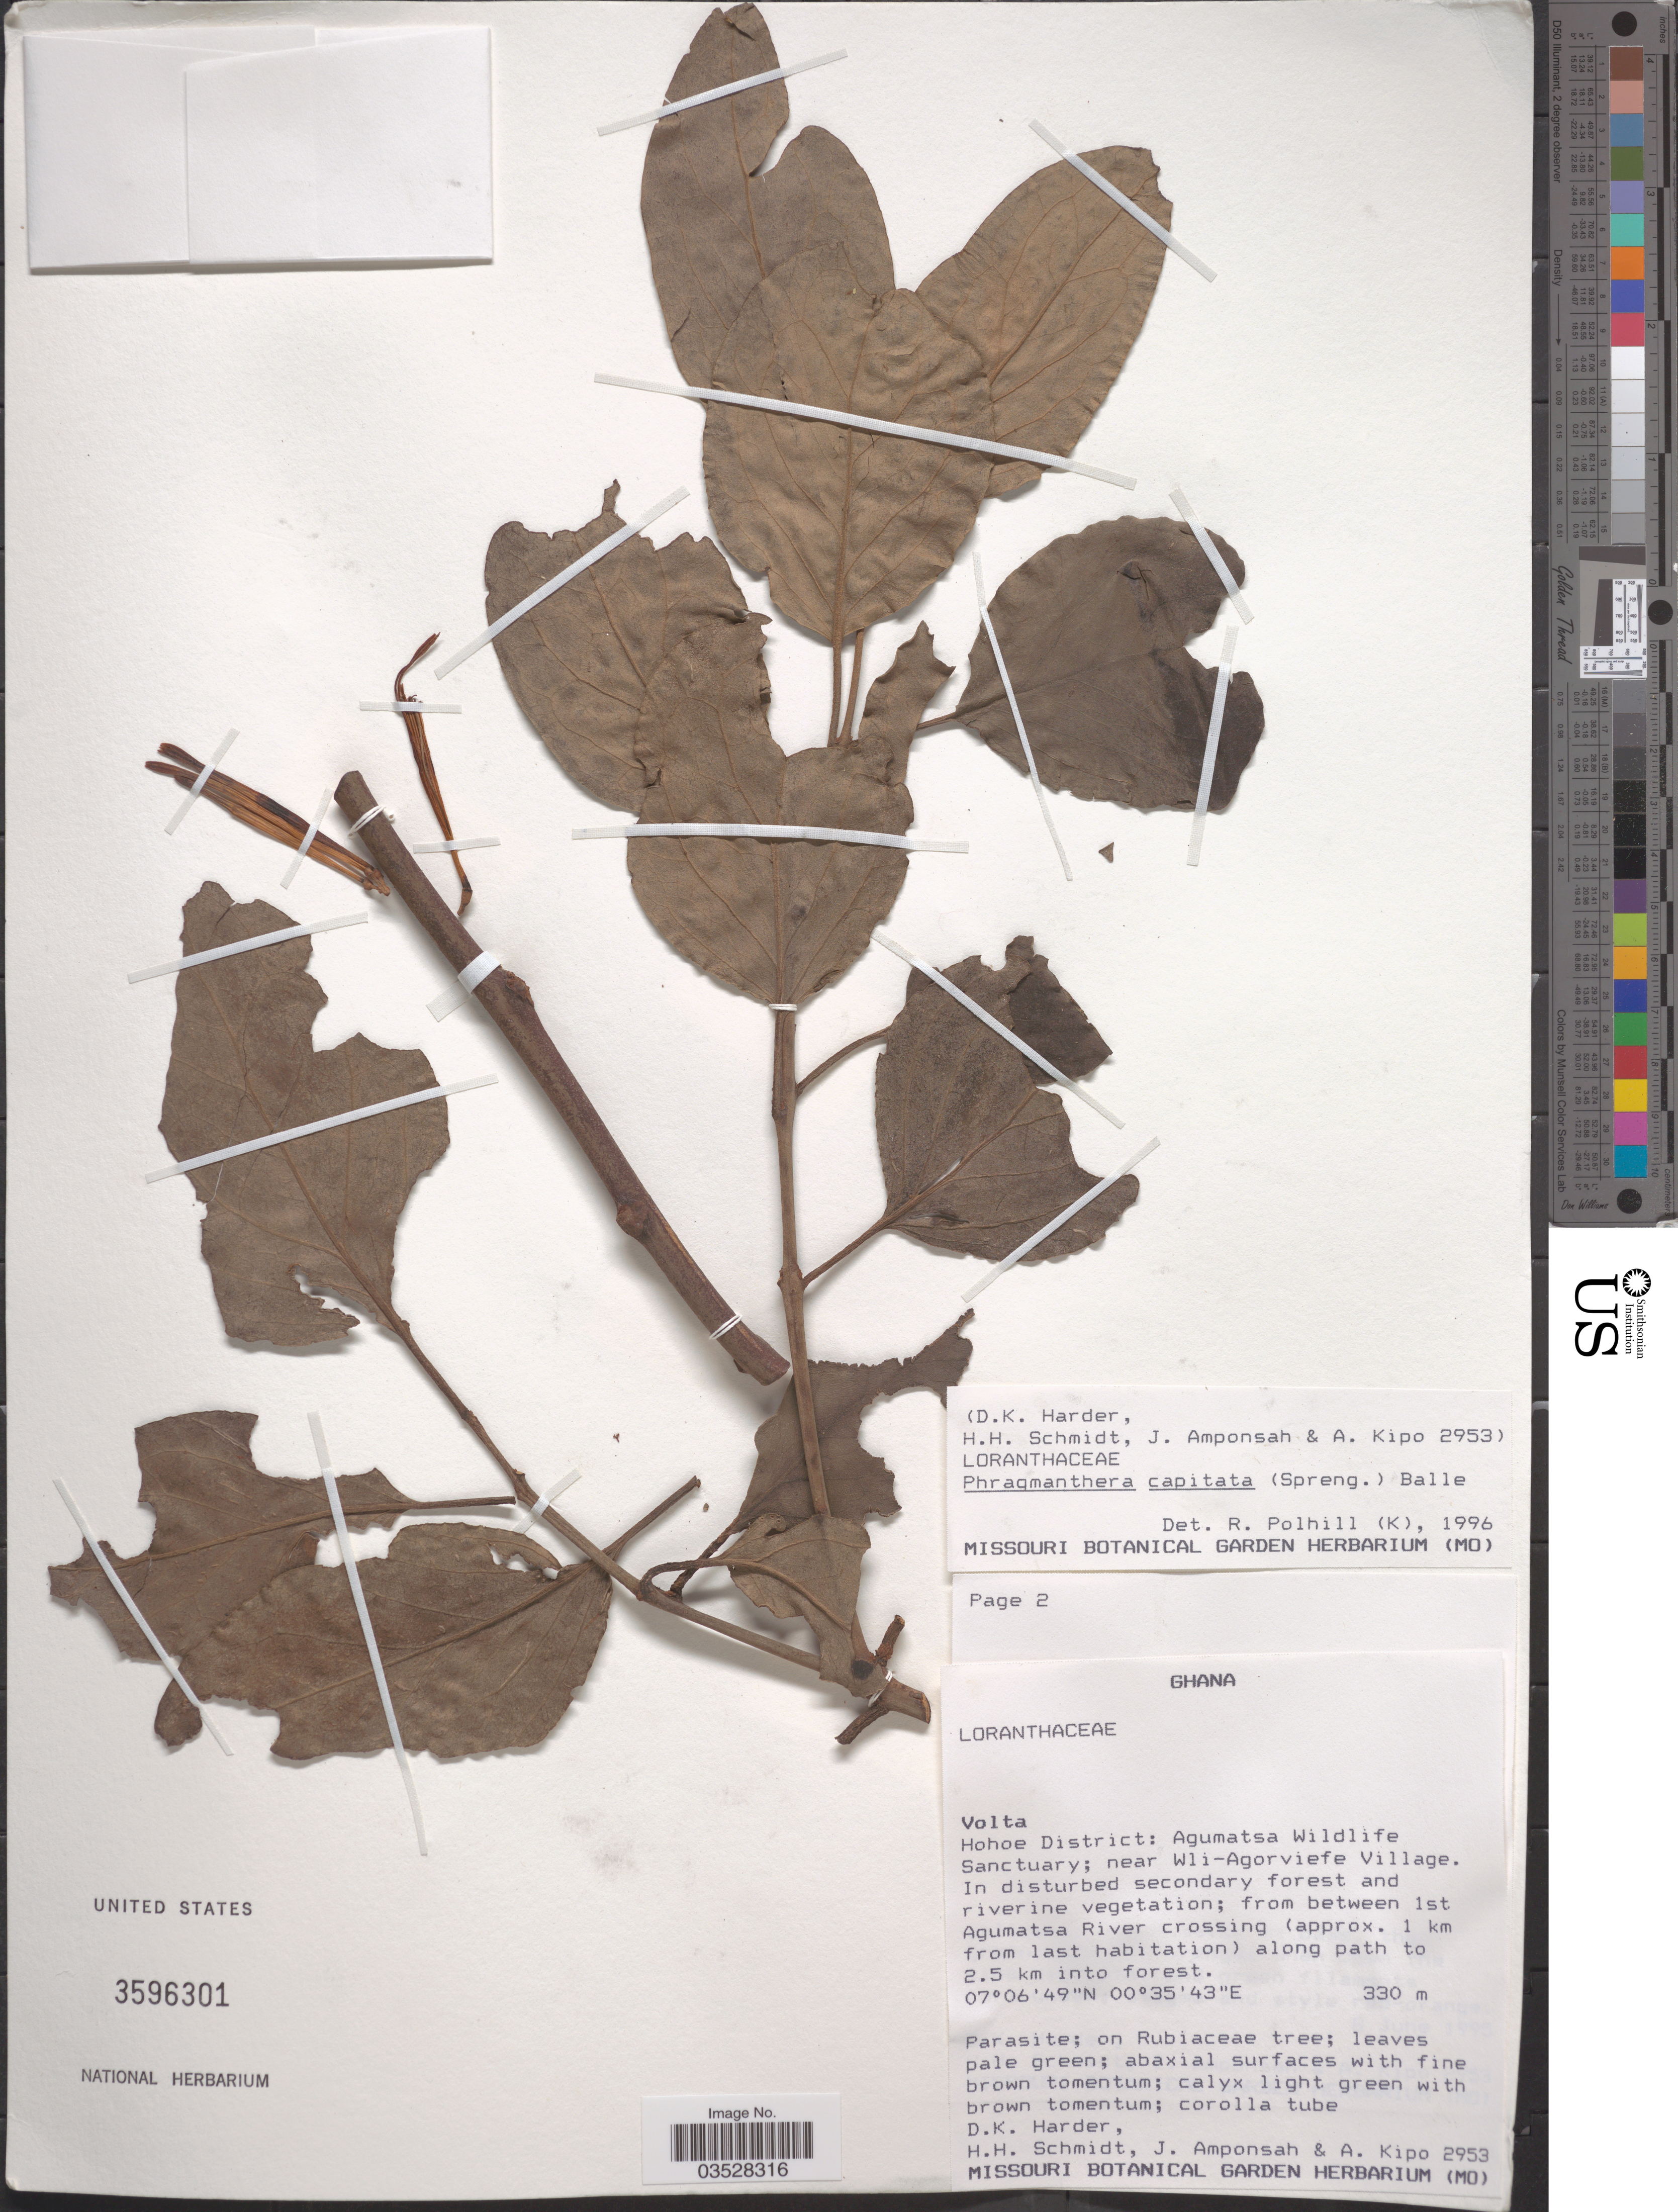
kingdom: Plantae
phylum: Tracheophyta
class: Magnoliopsida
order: Santalales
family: Loranthaceae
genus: Phragmanthera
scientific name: Phragmanthera capitata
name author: (Spreng.) Balle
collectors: D. Harder, H. H. Schmidt, J. Amponsah & A. Kipo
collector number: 2953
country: Ghana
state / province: Volta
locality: Hohoe District: Agumatsa Wildlife Sanctuary; near Wli-Agorviefe Village. From between 1st Agumatsa River crossing (approx. 1 km from last habitation) along path to 2.5 km into forest.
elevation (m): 330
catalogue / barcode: US 3596301